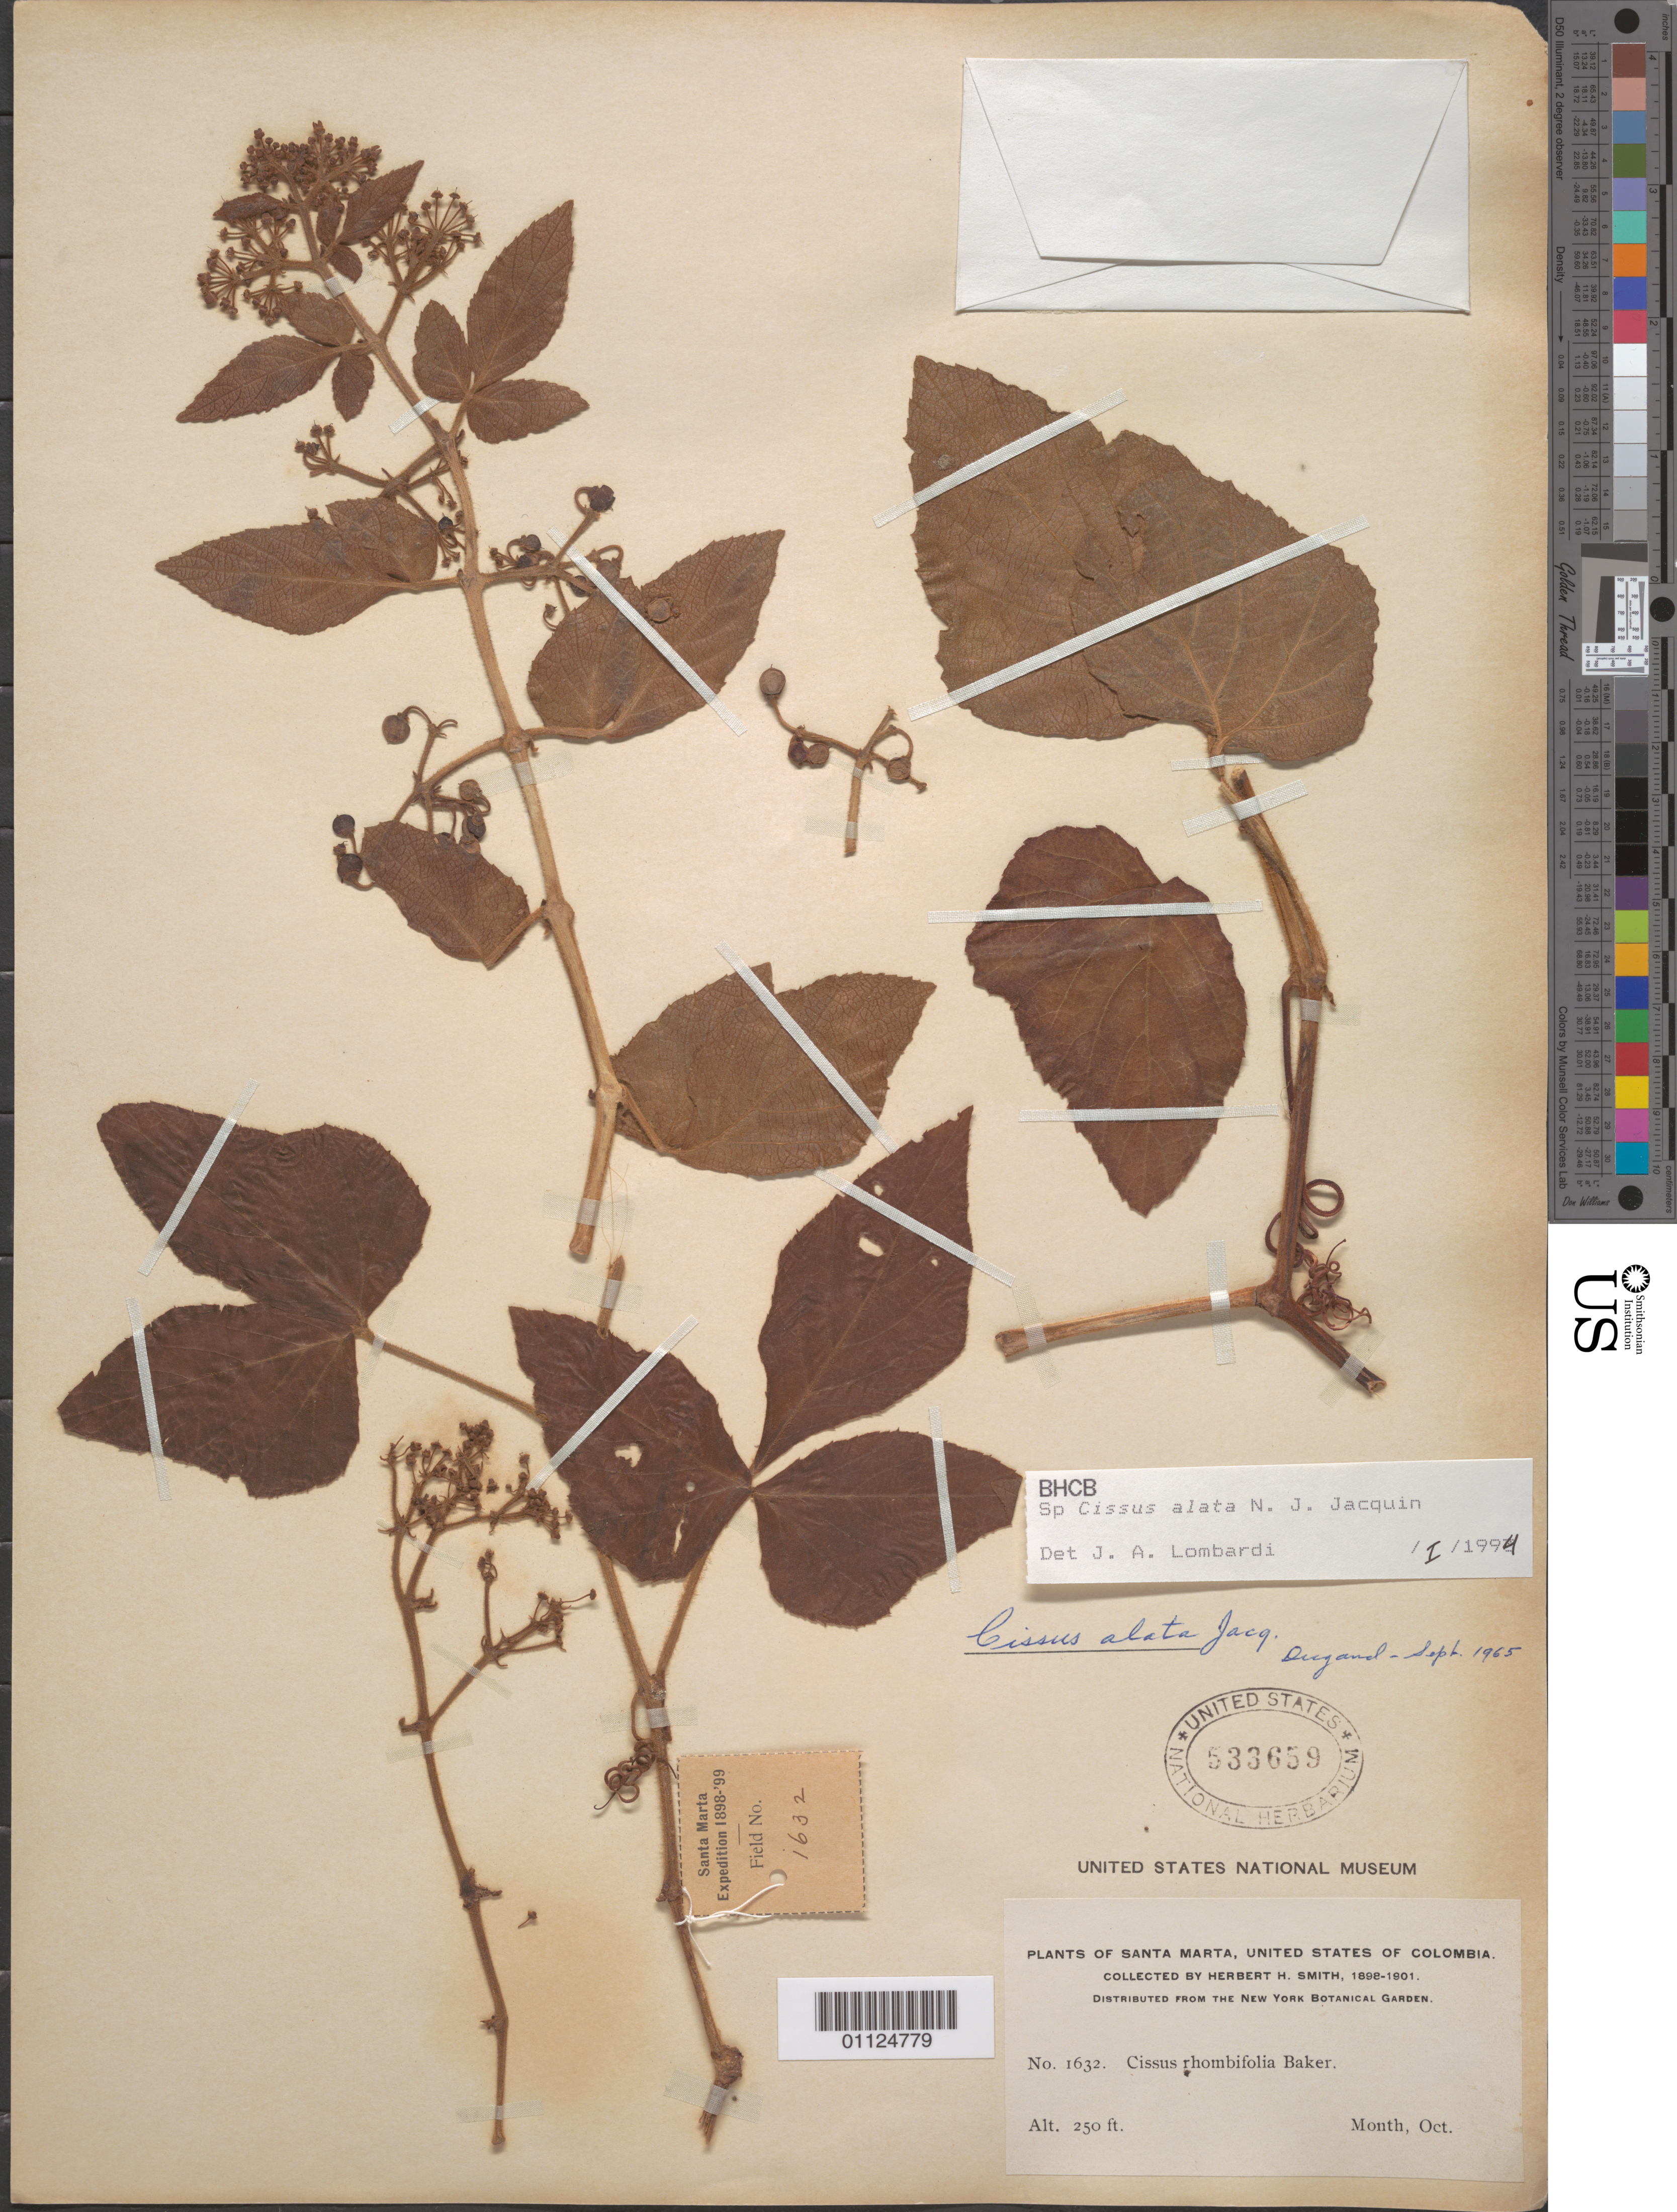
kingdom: Plantae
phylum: Tracheophyta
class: Magnoliopsida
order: Vitales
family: Vitaceae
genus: Cissus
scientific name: Cissus alata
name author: Jacq.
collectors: Herbert H. Smith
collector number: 1632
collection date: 1898/1899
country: Colombia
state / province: Magdalena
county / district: Santa Marta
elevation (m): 76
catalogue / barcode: US 533659